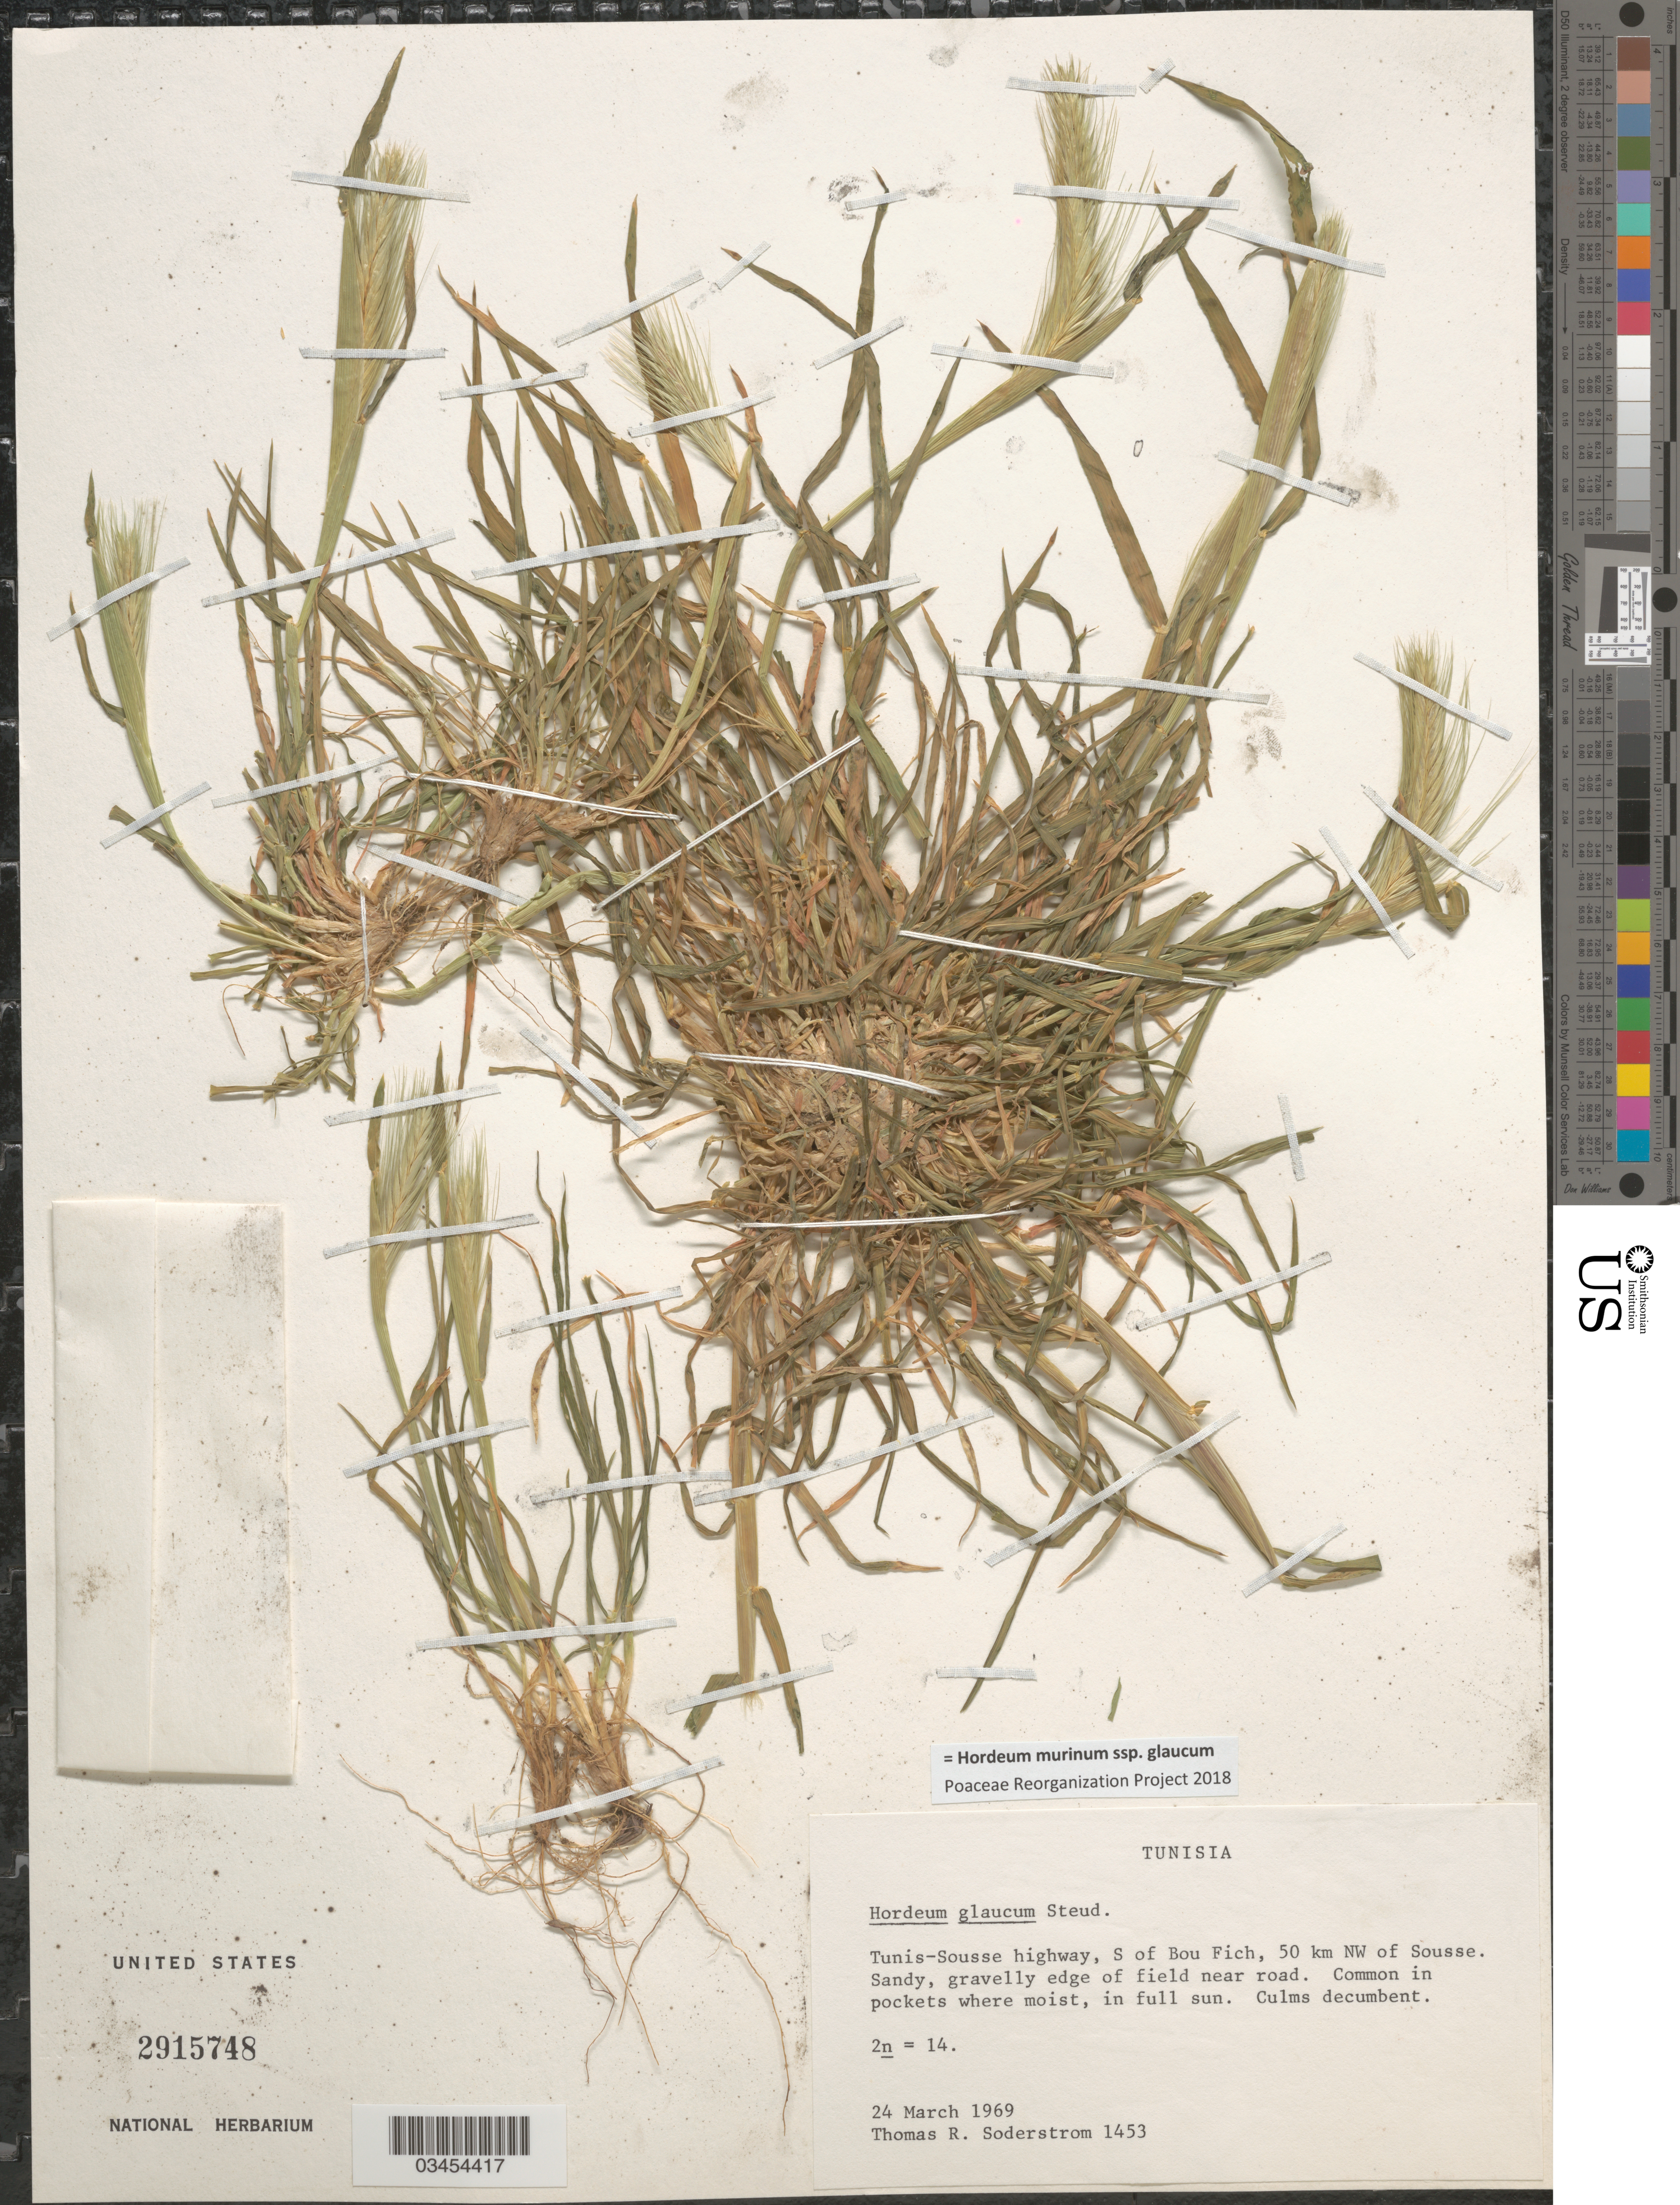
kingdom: Plantae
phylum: Tracheophyta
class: Liliopsida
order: Poales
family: Poaceae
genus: Hordeum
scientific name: Hordeum murinum subsp. glaucum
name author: (Steud.) Tzvelev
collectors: T. R. Soderstrom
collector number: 1453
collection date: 1969-03-24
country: Tunisia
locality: Tunis-Sousse highway, S of Bou Fich, 50 km NW of Sousse. Sandy, gravelly edge of field near road.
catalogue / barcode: US 2915748